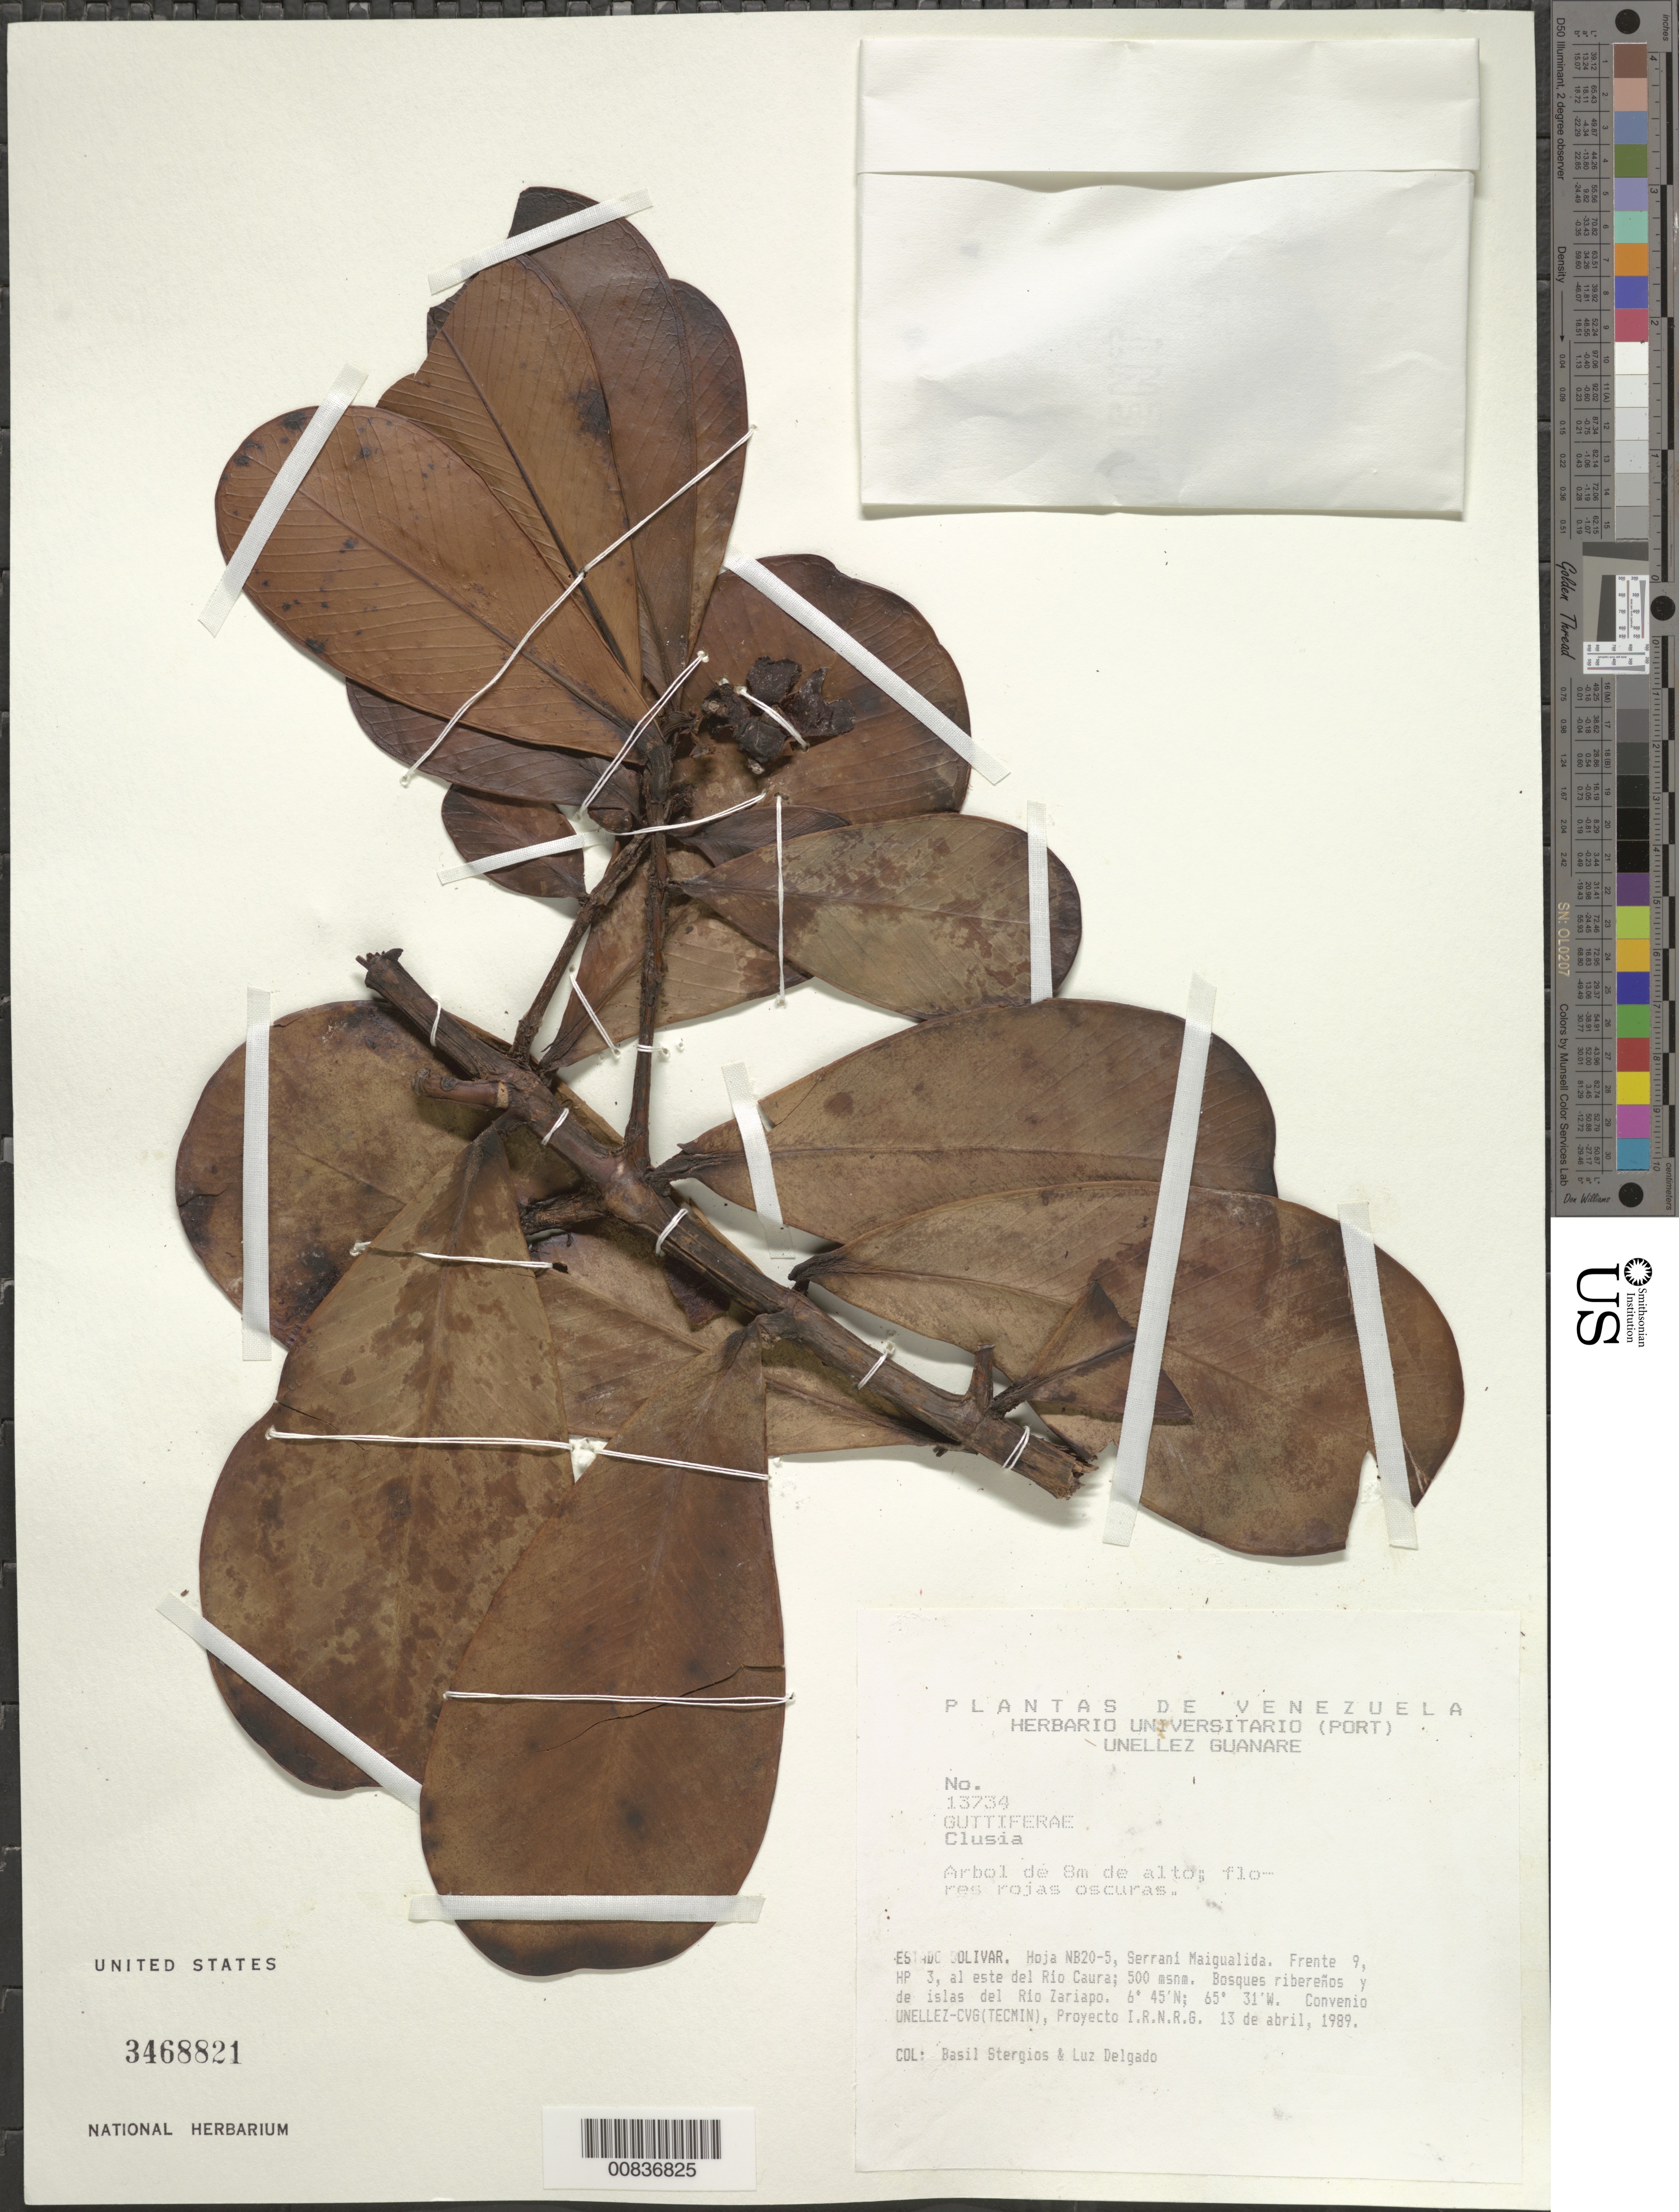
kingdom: Plantae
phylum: Tracheophyta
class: Magnoliopsida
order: Malpighiales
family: Clusiaceae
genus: Clusia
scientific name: Clusia sp.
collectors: B. G. Stergios & L. Delgado V.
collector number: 13734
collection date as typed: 13-Apr-89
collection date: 1989-04-13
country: Venezuela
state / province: Bolívar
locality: Serrania Maigualida, E del río Caura, cerca de las riberas del río Zariapo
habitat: Bosques ribereños y de islas del río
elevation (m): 500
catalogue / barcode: US 3468821